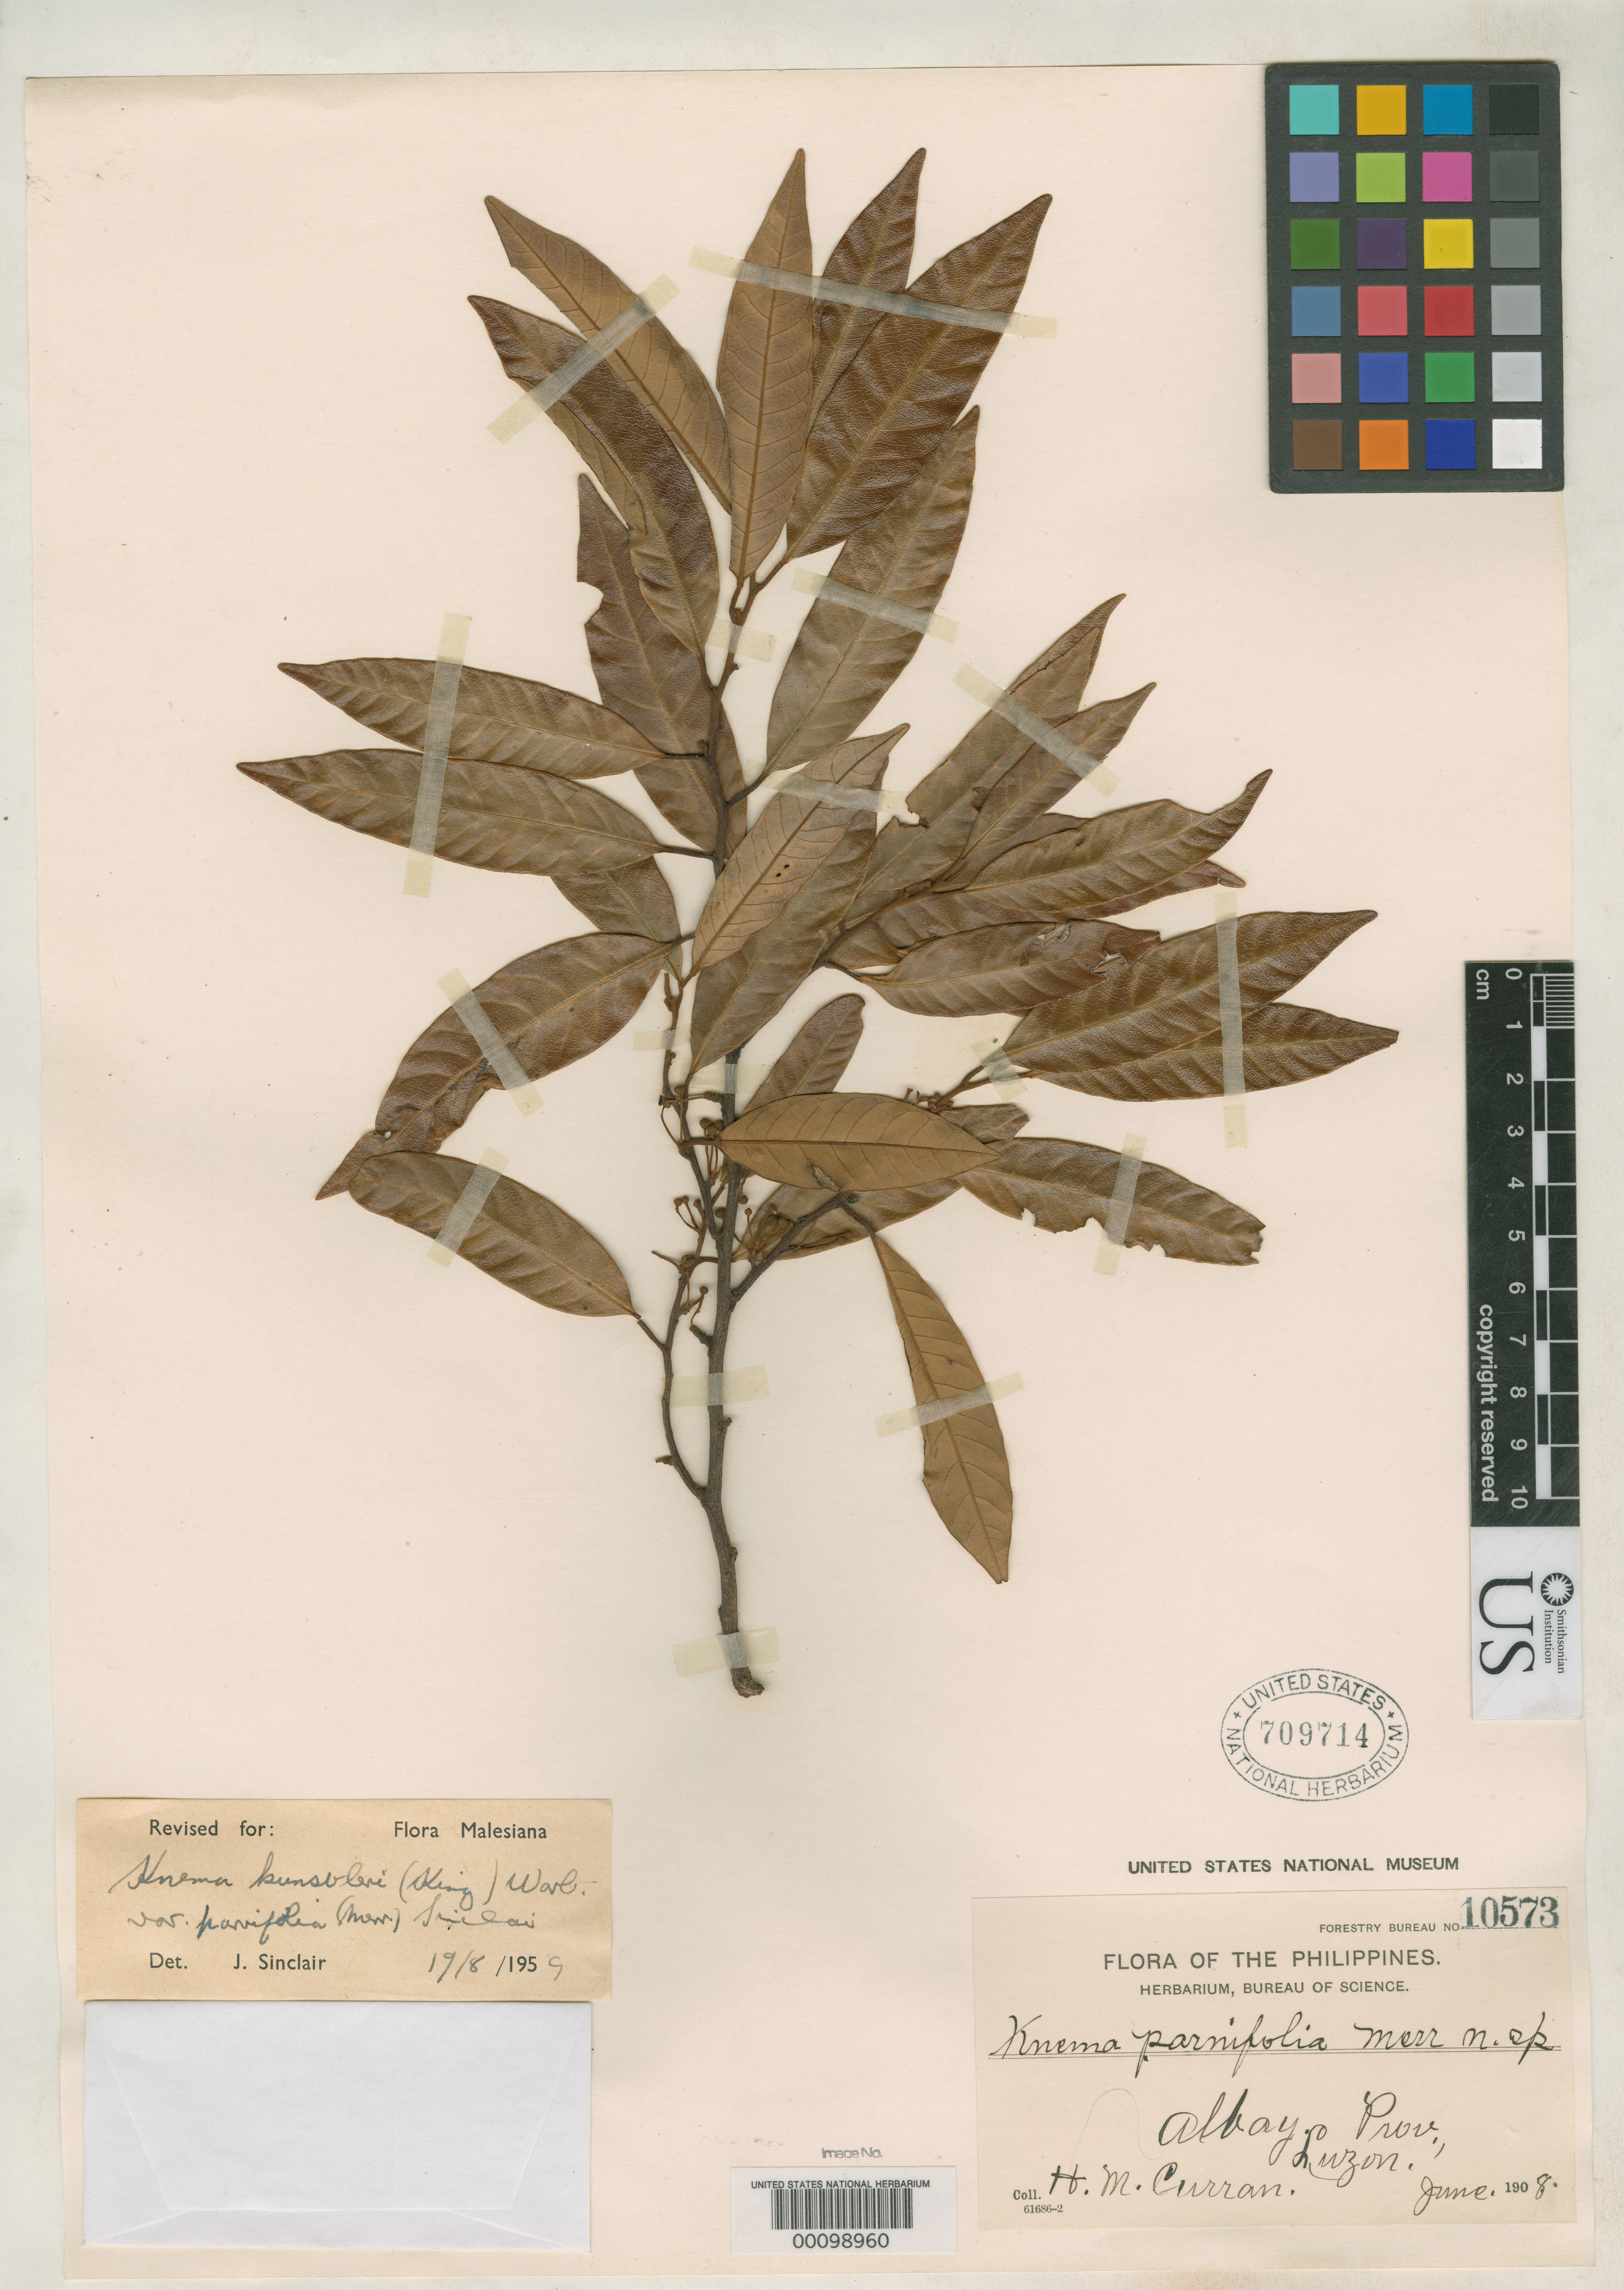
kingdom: Plantae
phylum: Tracheophyta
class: Magnoliopsida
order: Magnoliales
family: Myristicaceae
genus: Knema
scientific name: Knema parvifolia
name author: Merr.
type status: Isotype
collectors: H. M. Curran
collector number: Bur. Sci. 10573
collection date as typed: Jun 1908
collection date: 1908-06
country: Philippines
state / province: Bicol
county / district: Albay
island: Luzon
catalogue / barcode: US 709714